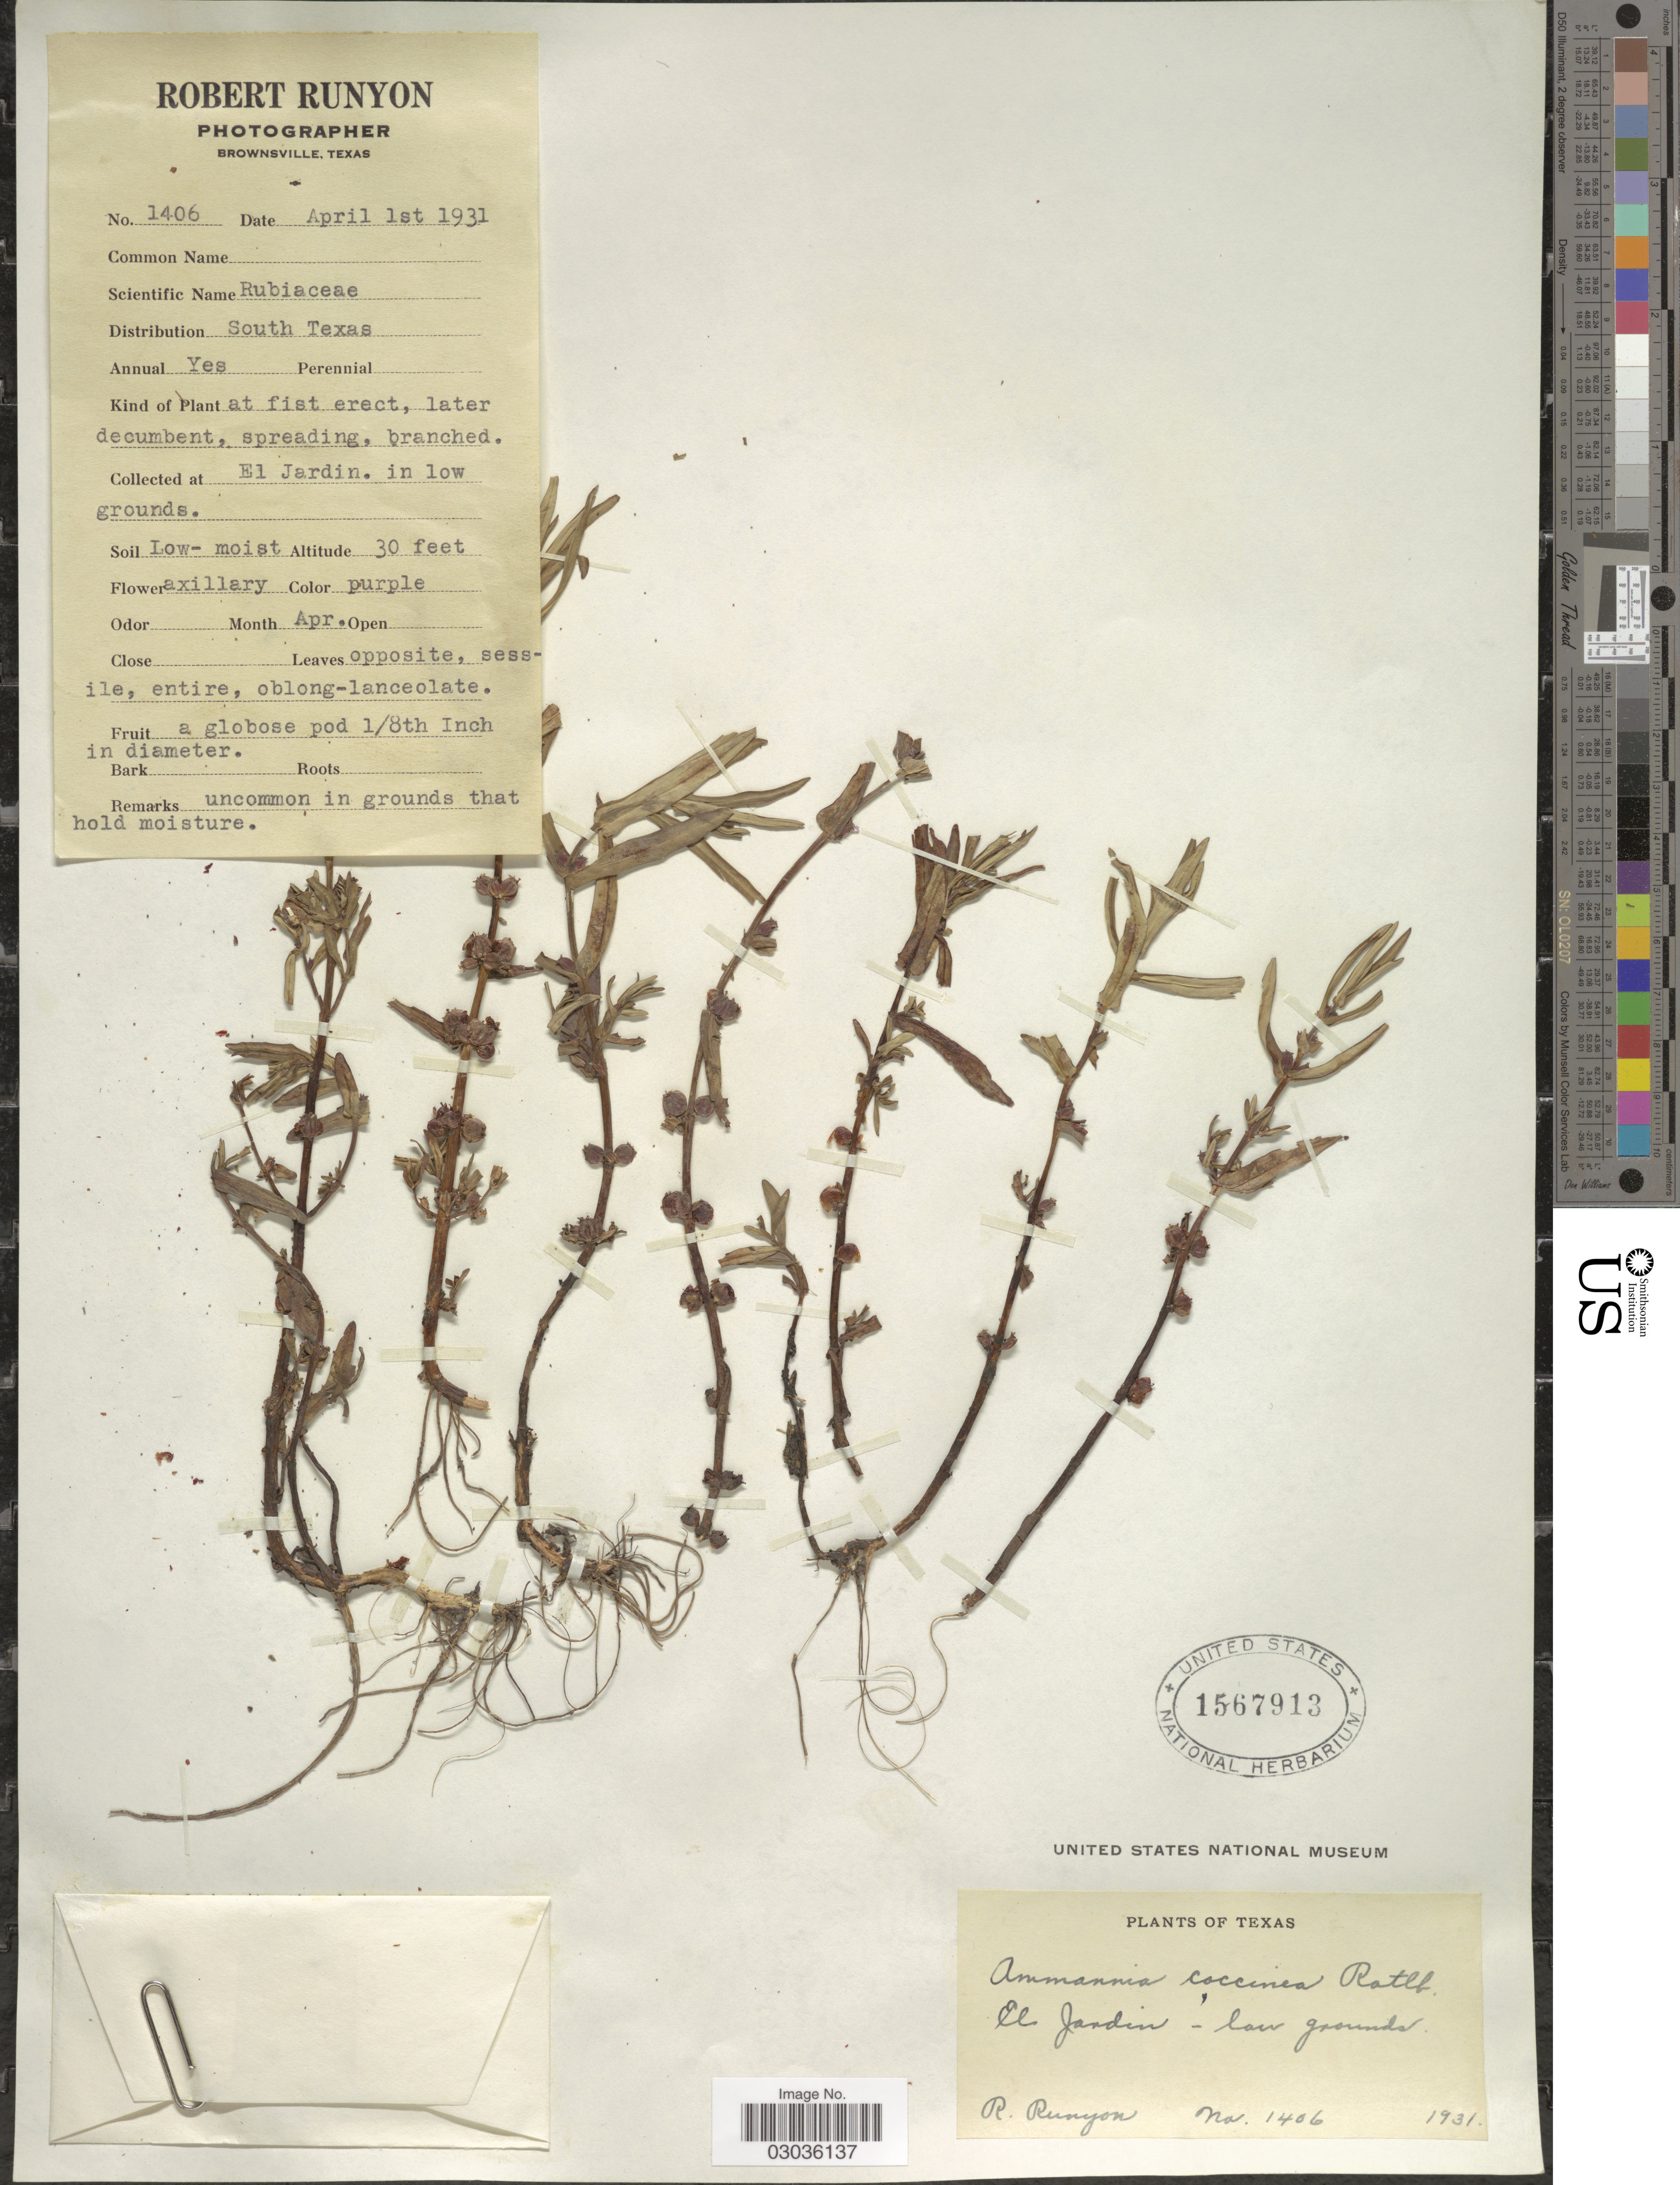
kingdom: Plantae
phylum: Tracheophyta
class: Magnoliopsida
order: Myrtales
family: Lythraceae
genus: Ammannia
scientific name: Ammannia coccinea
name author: Rottb.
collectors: R. Runyon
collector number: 1406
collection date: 1931-04-01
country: United States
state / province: Texas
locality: El Jardin.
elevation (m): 9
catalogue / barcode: US 1567913